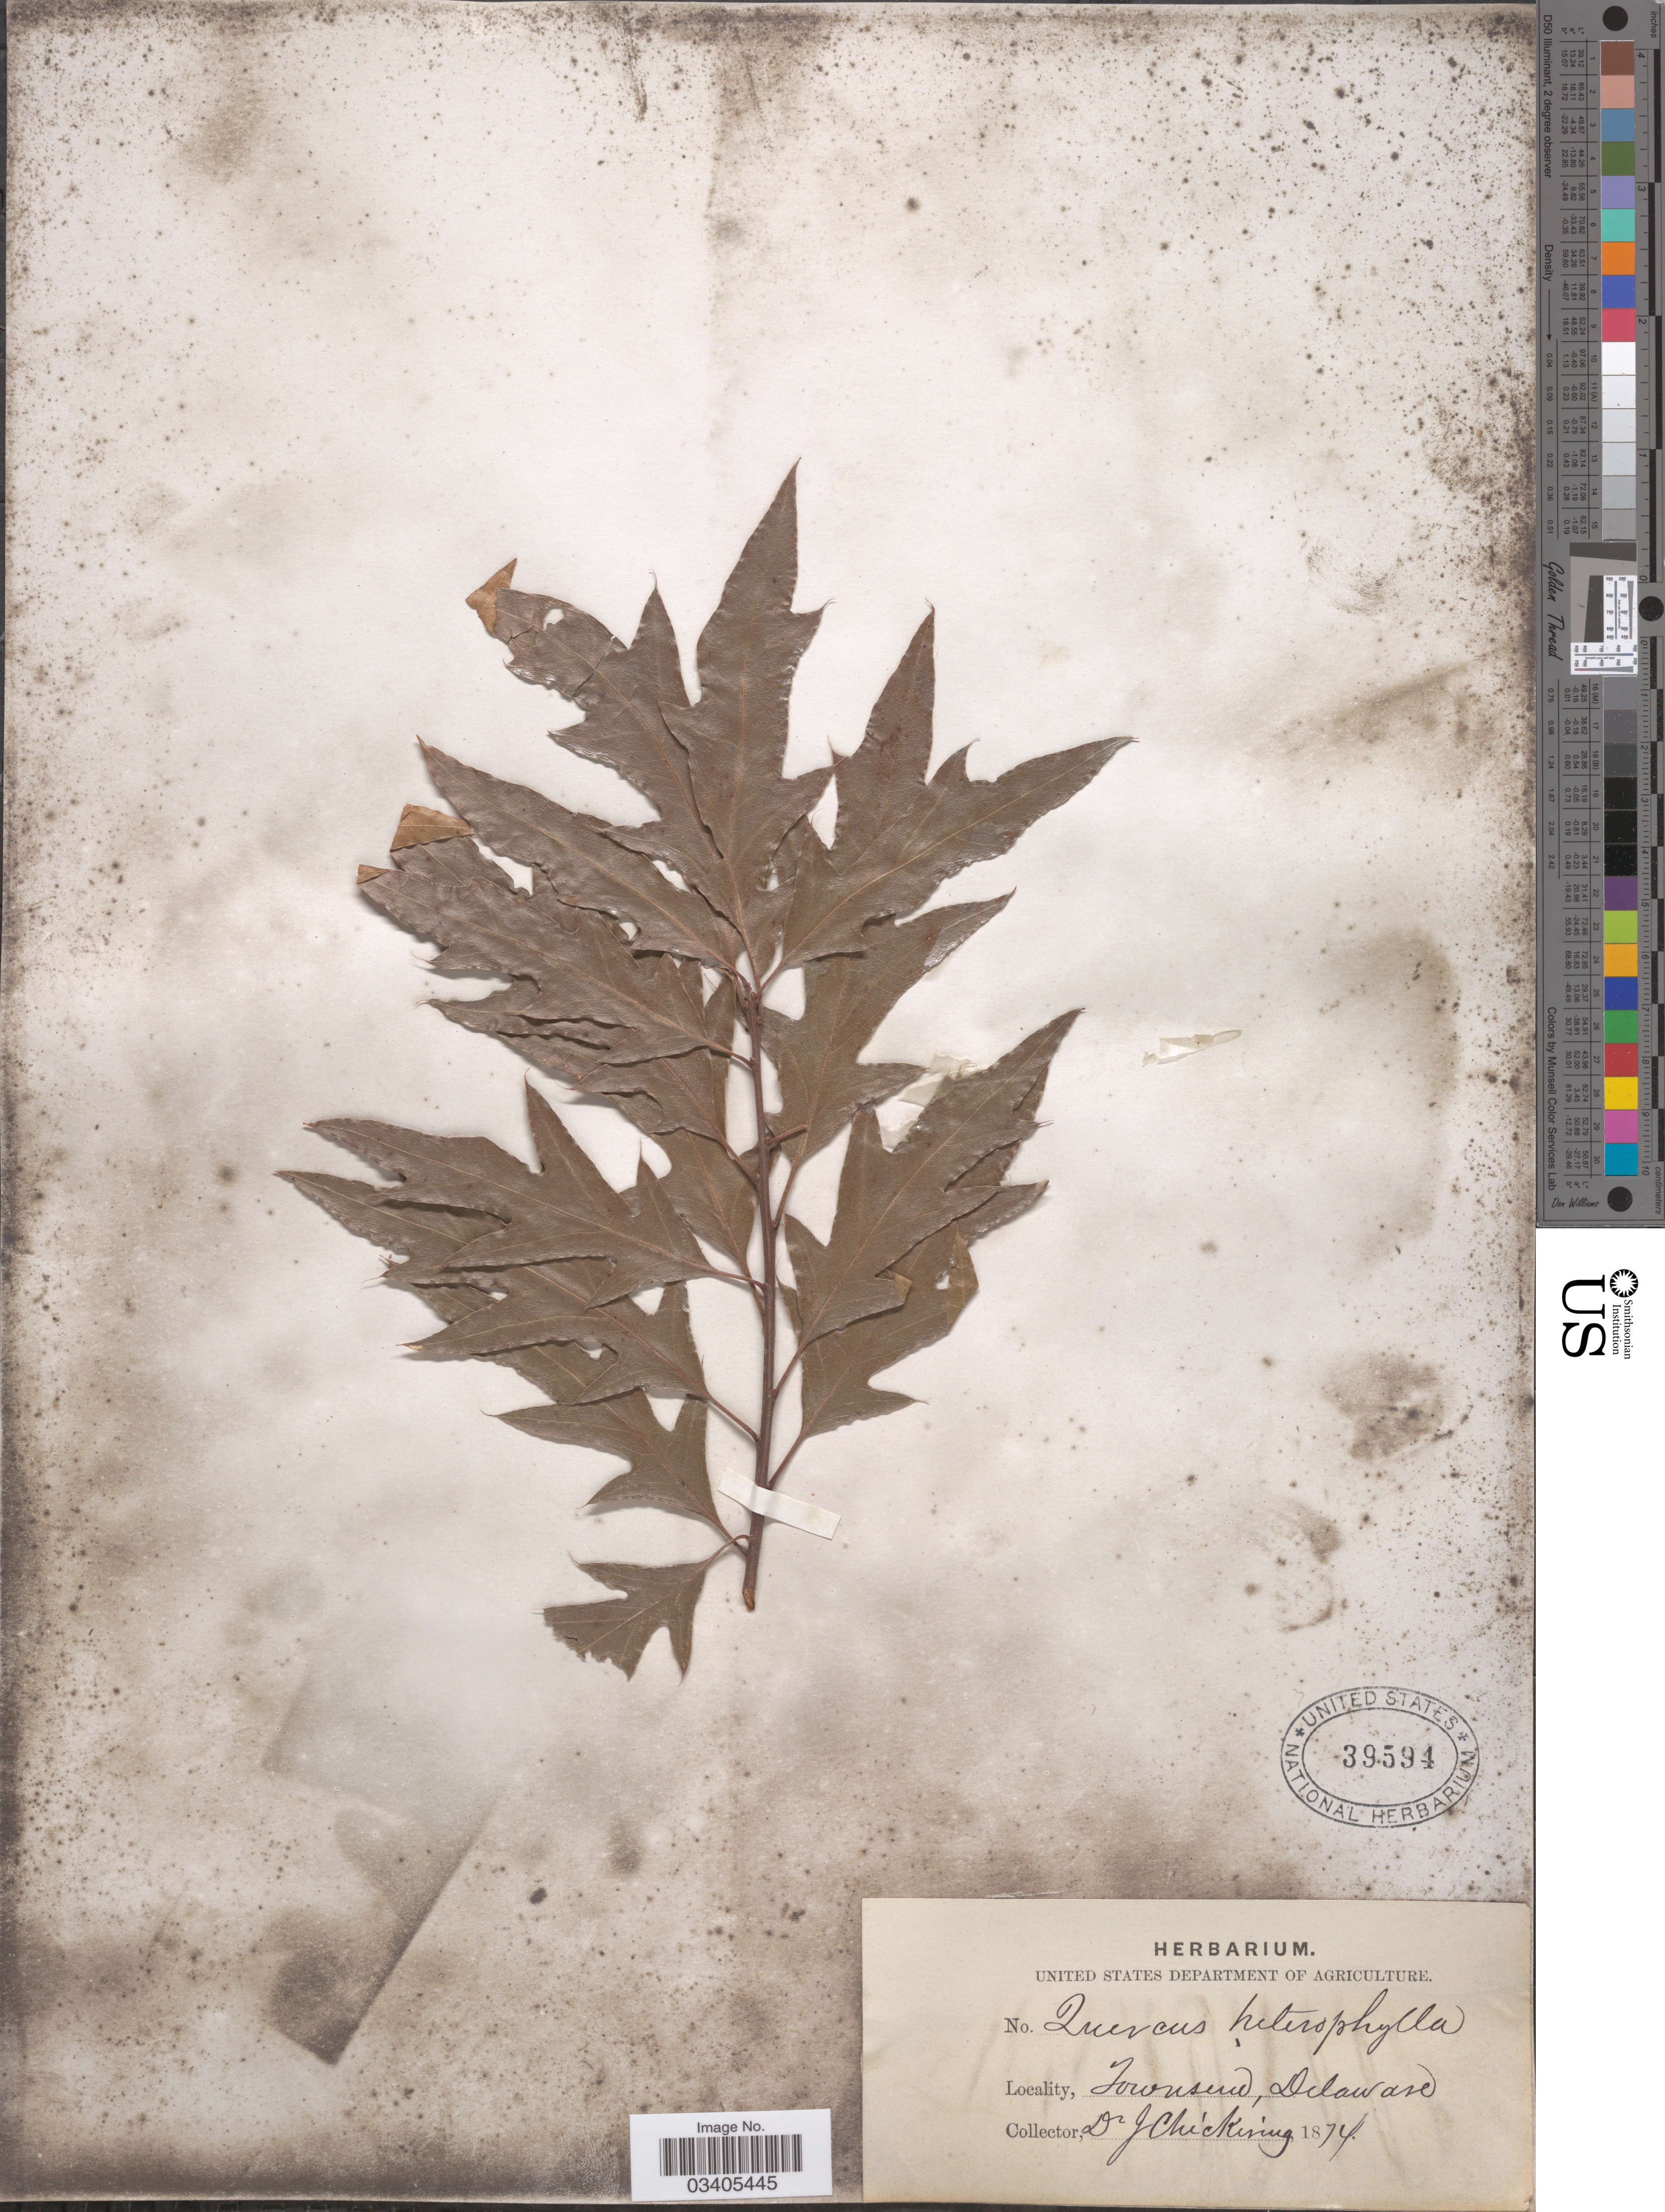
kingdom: Plantae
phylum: Tracheophyta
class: Magnoliopsida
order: Fagales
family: Fagaceae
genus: Quercus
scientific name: Quercus x heterophylla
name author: Michx.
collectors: J. Chickering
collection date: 1874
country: United States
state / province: Delaware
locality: Townsend.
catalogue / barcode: US 39594